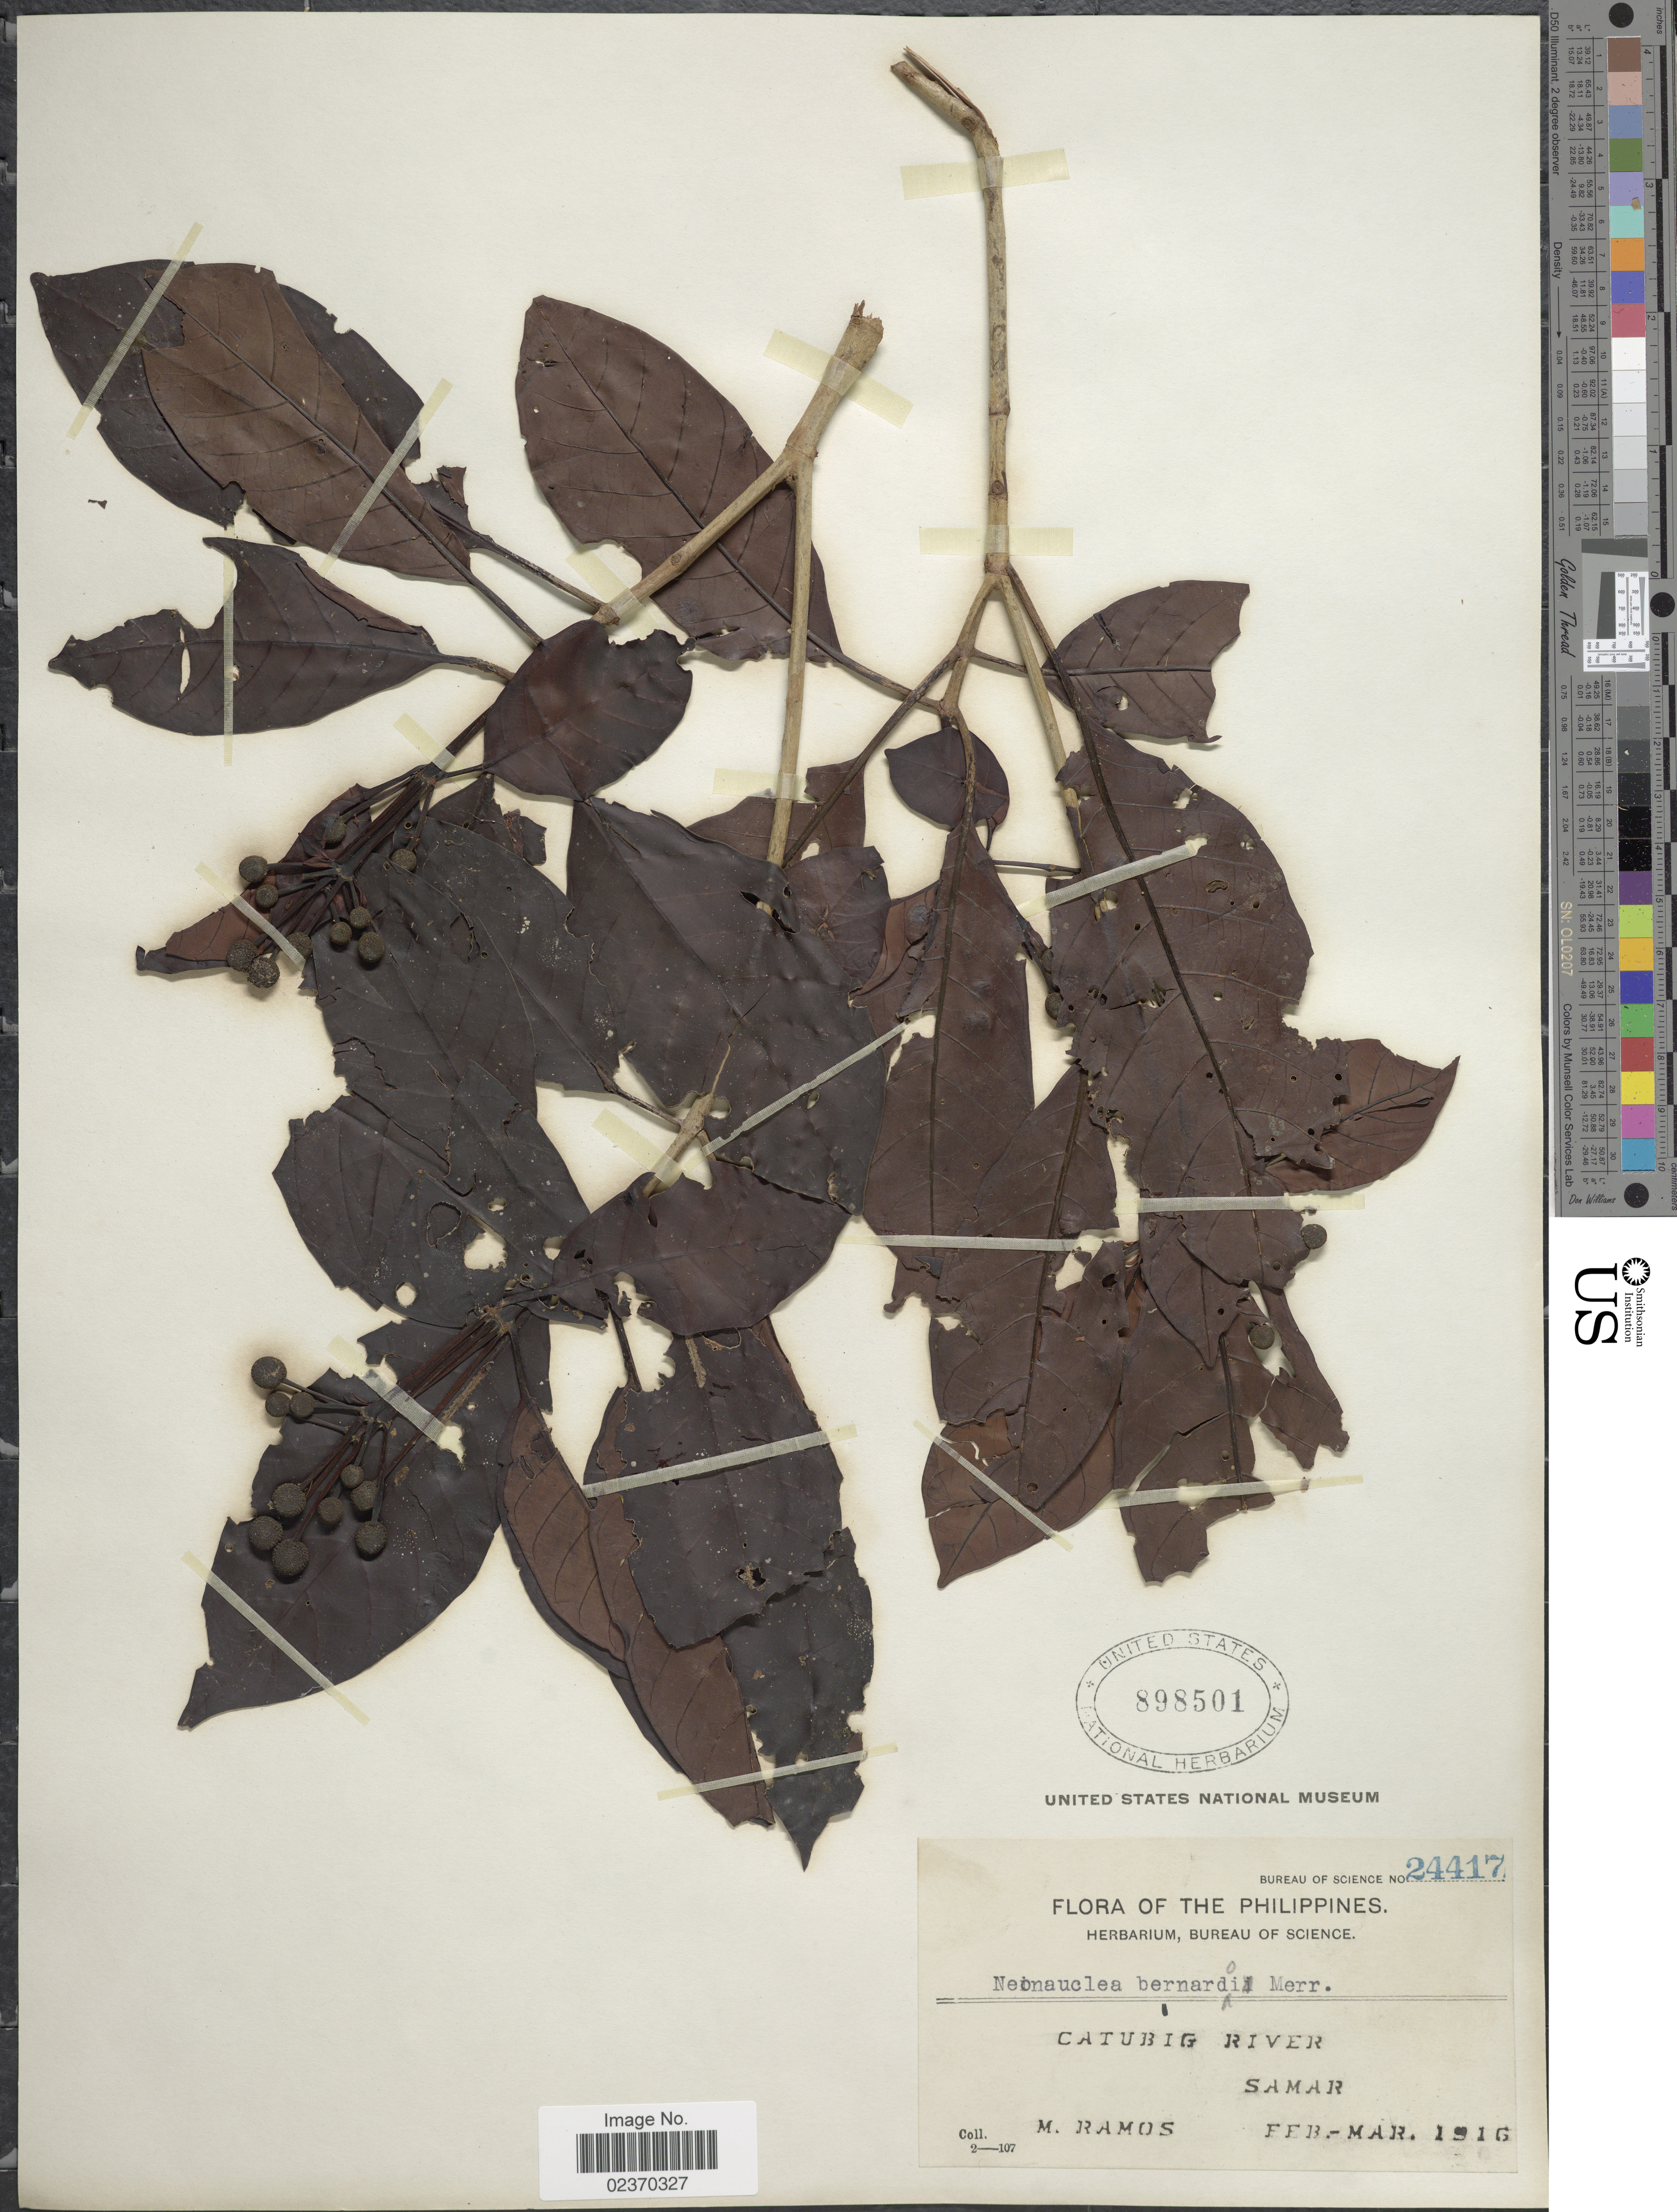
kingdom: Plantae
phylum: Tracheophyta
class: Magnoliopsida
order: Gentianales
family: Rubiaceae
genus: Ludekia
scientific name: Ludekia bernardoi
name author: (Merr.) Ridsdale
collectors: M. Ramos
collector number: Bureau of Science 24417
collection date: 1916-02/1916-03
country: Philippines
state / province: Eastern Visayas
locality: Catubig River, Samar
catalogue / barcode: US 898501